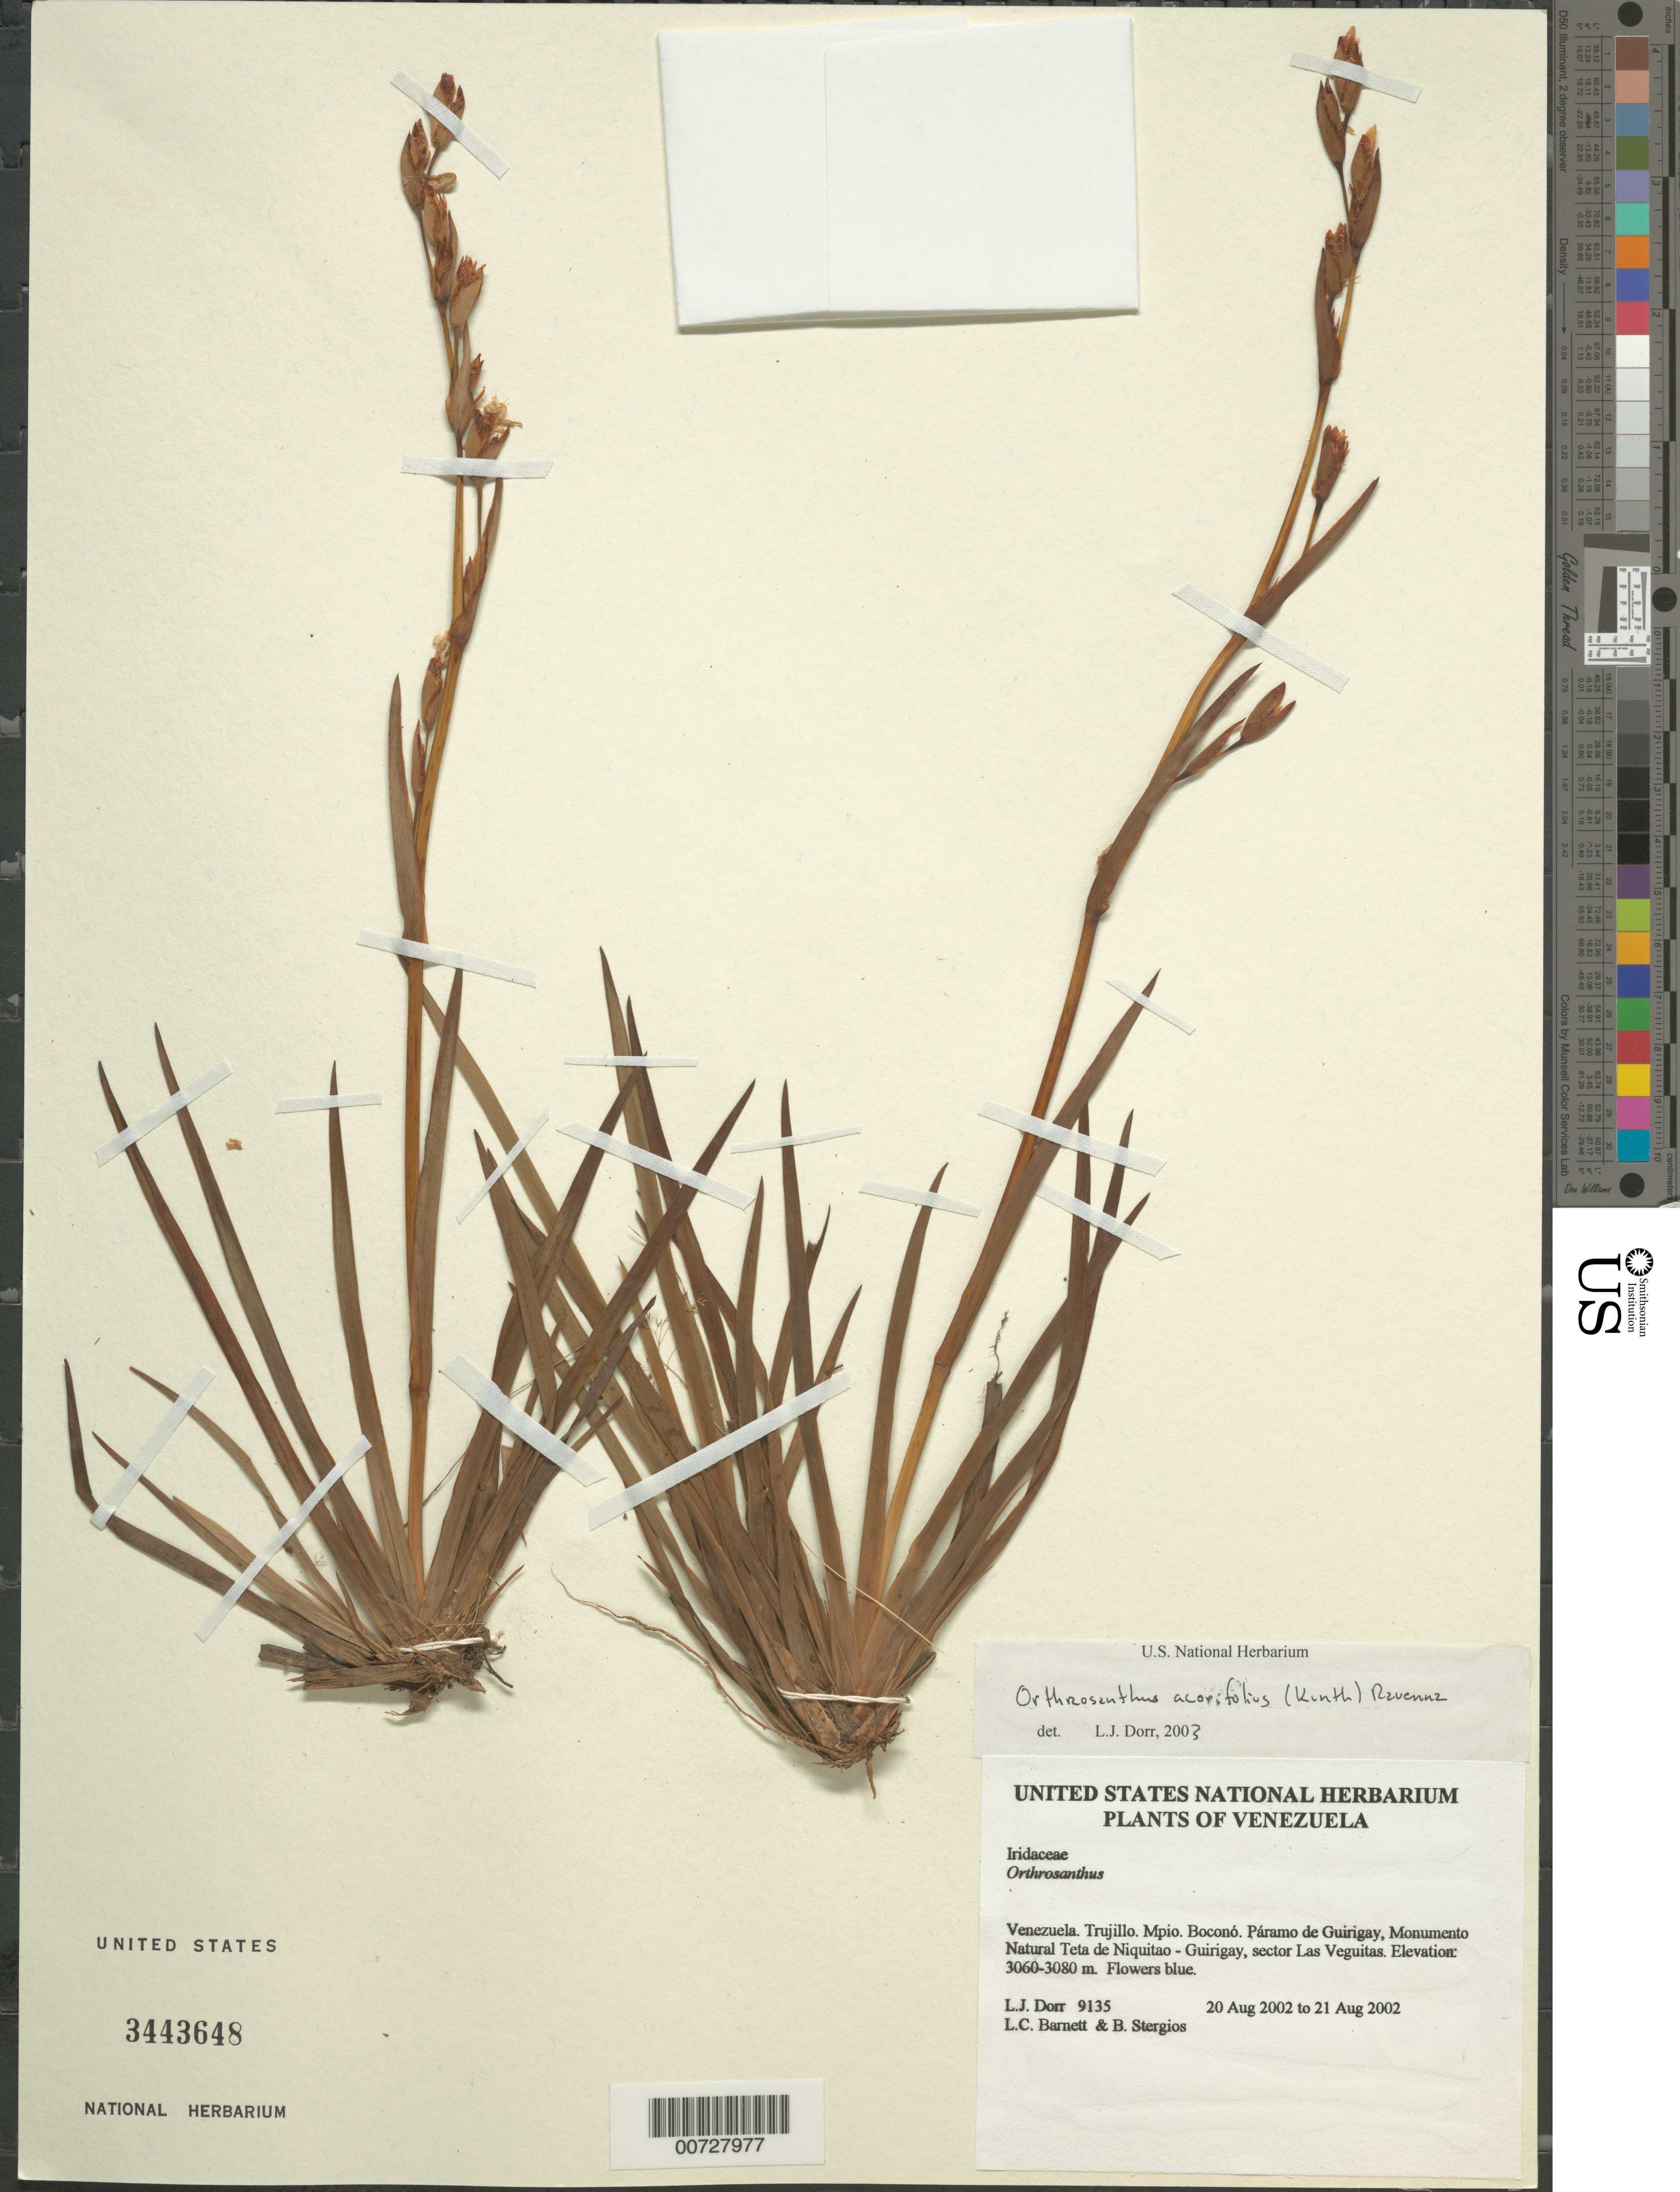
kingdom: Plantae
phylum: Tracheophyta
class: Liliopsida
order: Asparagales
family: Iridaceae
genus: Orthrosanthus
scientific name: Orthrosanthus acorifolius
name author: (Kunth) Ravenna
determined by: Dorr, L. J., (BOT), Smithsonian Institution - National Museum of Natural History (UNITED STATES)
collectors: L. J. Dorr, L. C. Barnett & B. G. Stergios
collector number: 9135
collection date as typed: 20 Aug 2002 to 21 Aug 2002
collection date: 2002-08-20/2002-08-21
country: Venezuela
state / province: Trujillo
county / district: Boconó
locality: Páramo de Guirigay, Monumento Natural Teta de Niquitao - Guirigay, sector Las Veguitas.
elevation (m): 3060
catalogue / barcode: US 3443648